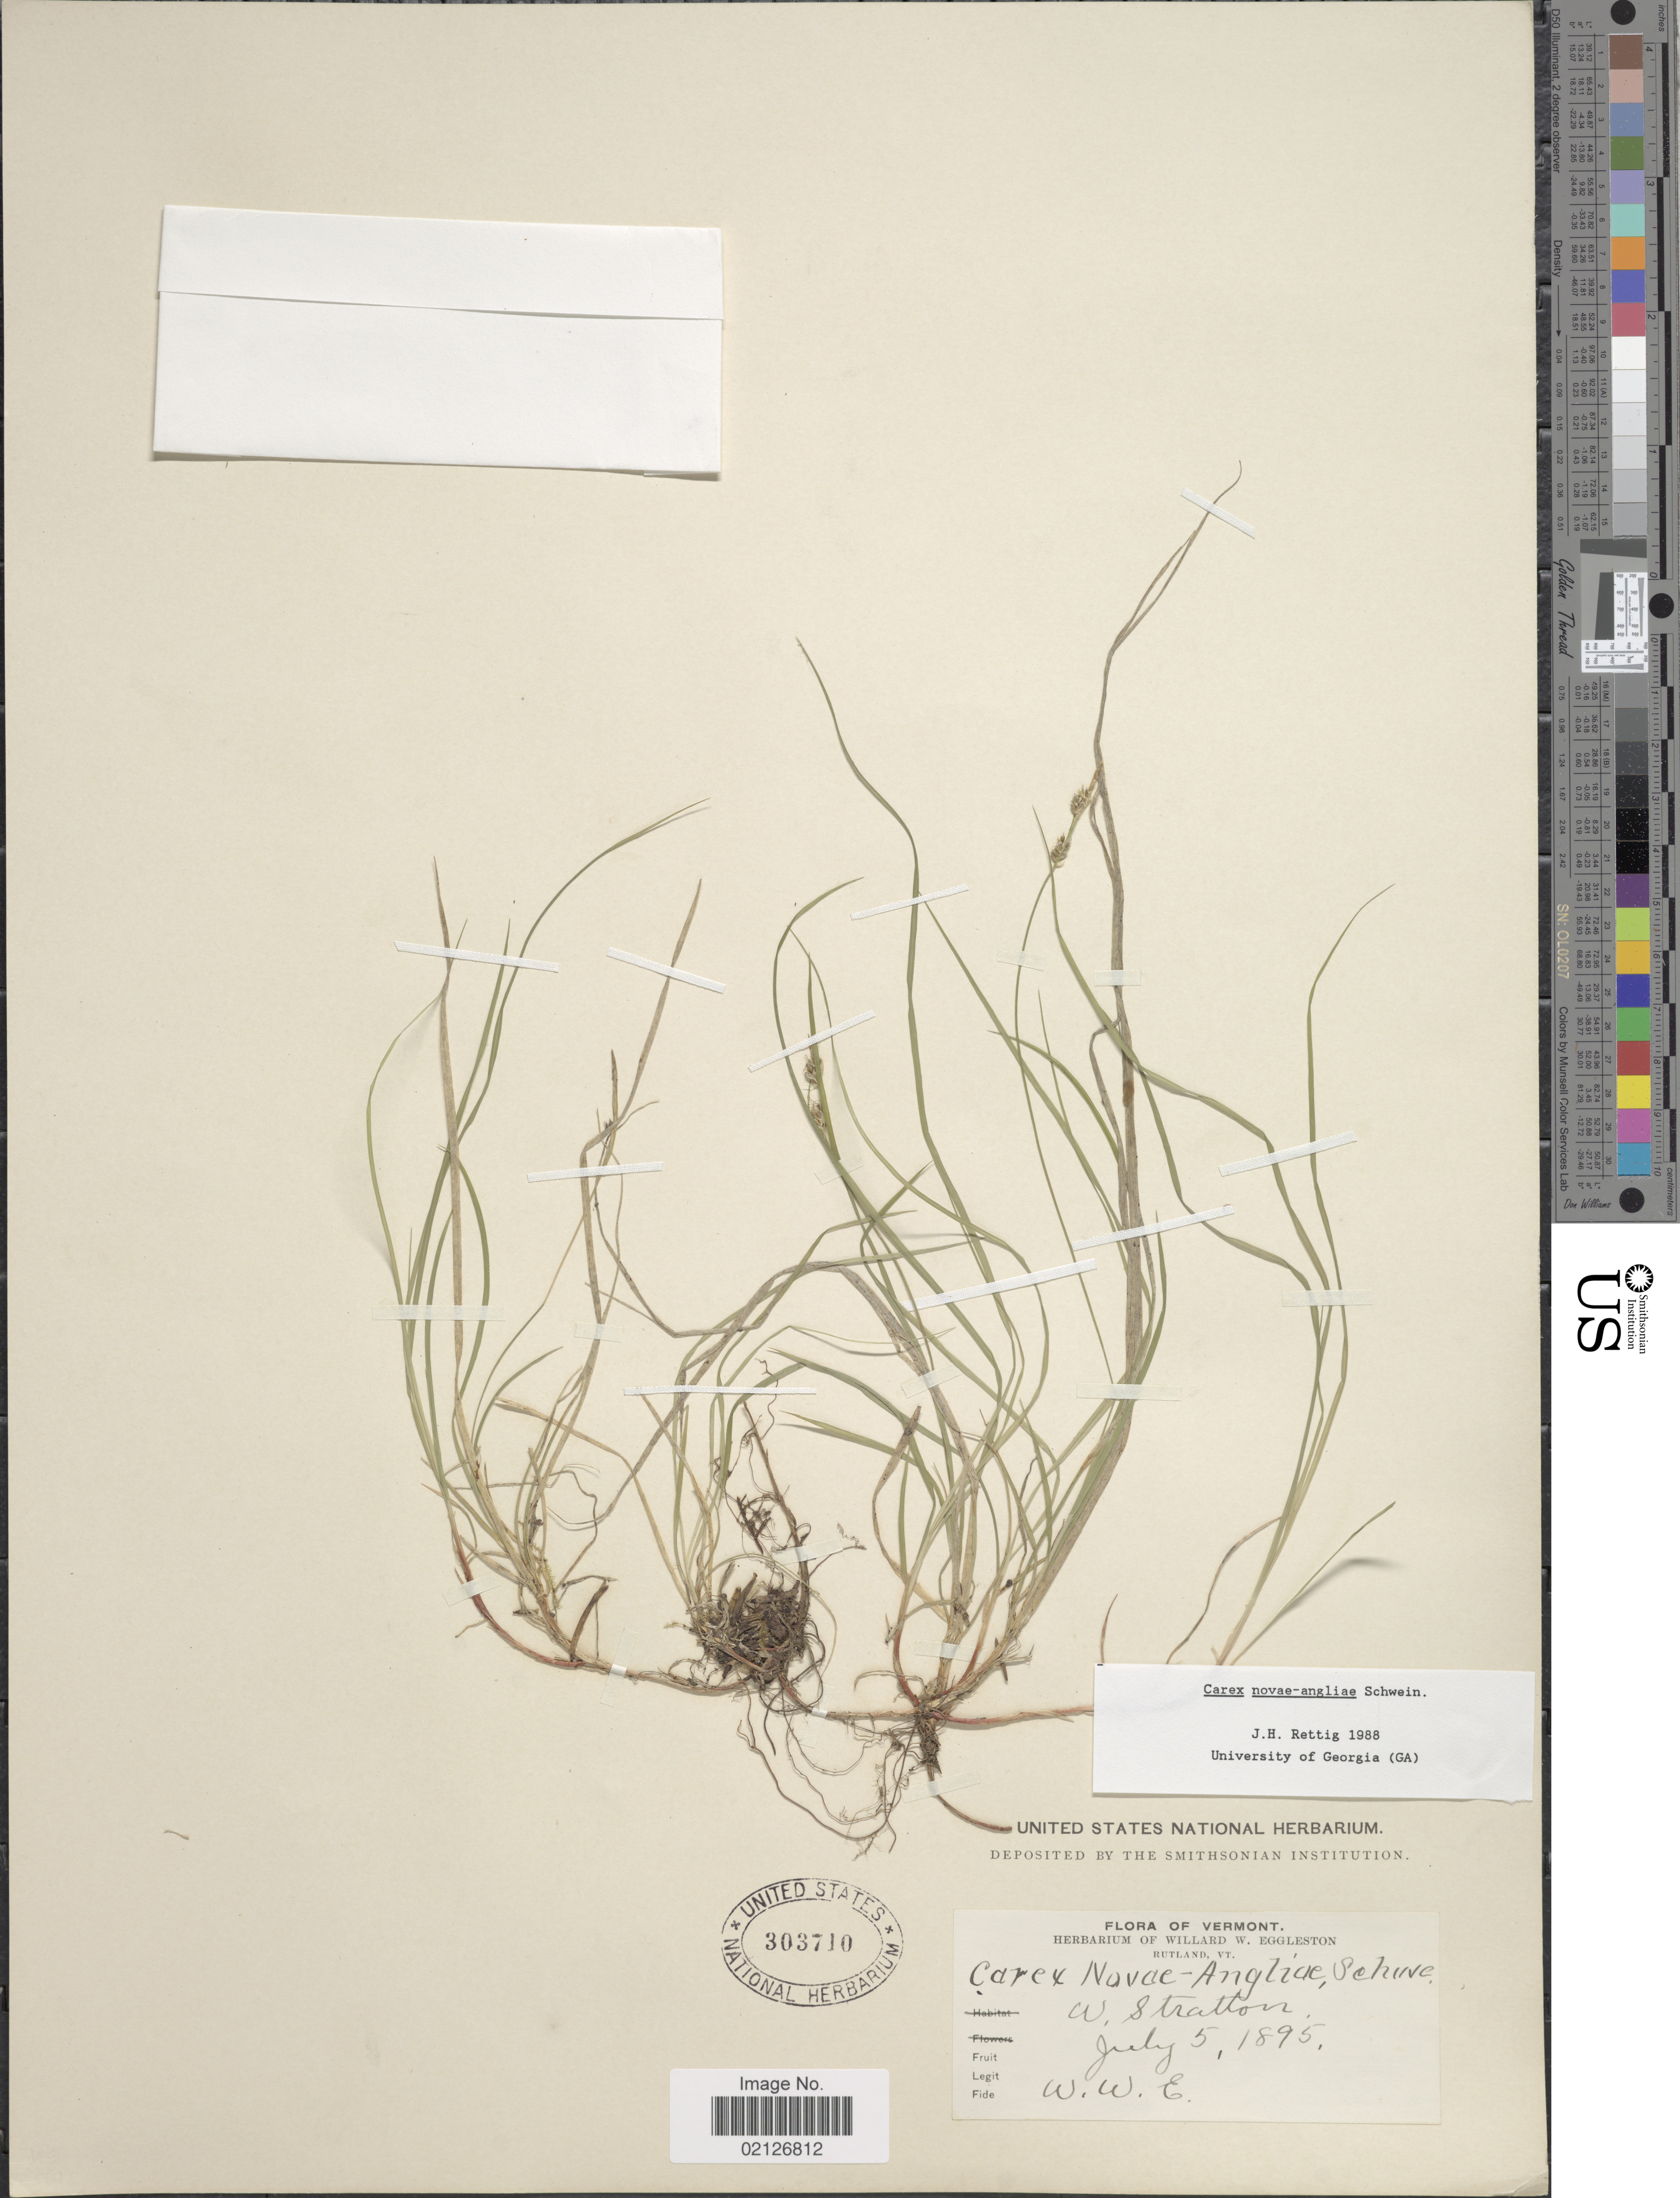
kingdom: Plantae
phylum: Tracheophyta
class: Liliopsida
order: Poales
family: Cyperaceae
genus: Carex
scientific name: Carex novae-angliae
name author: Schwein.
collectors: W. W. Eggleston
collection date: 1895-07-05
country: United States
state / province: Vermont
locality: W. Stratton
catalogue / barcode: US 303710